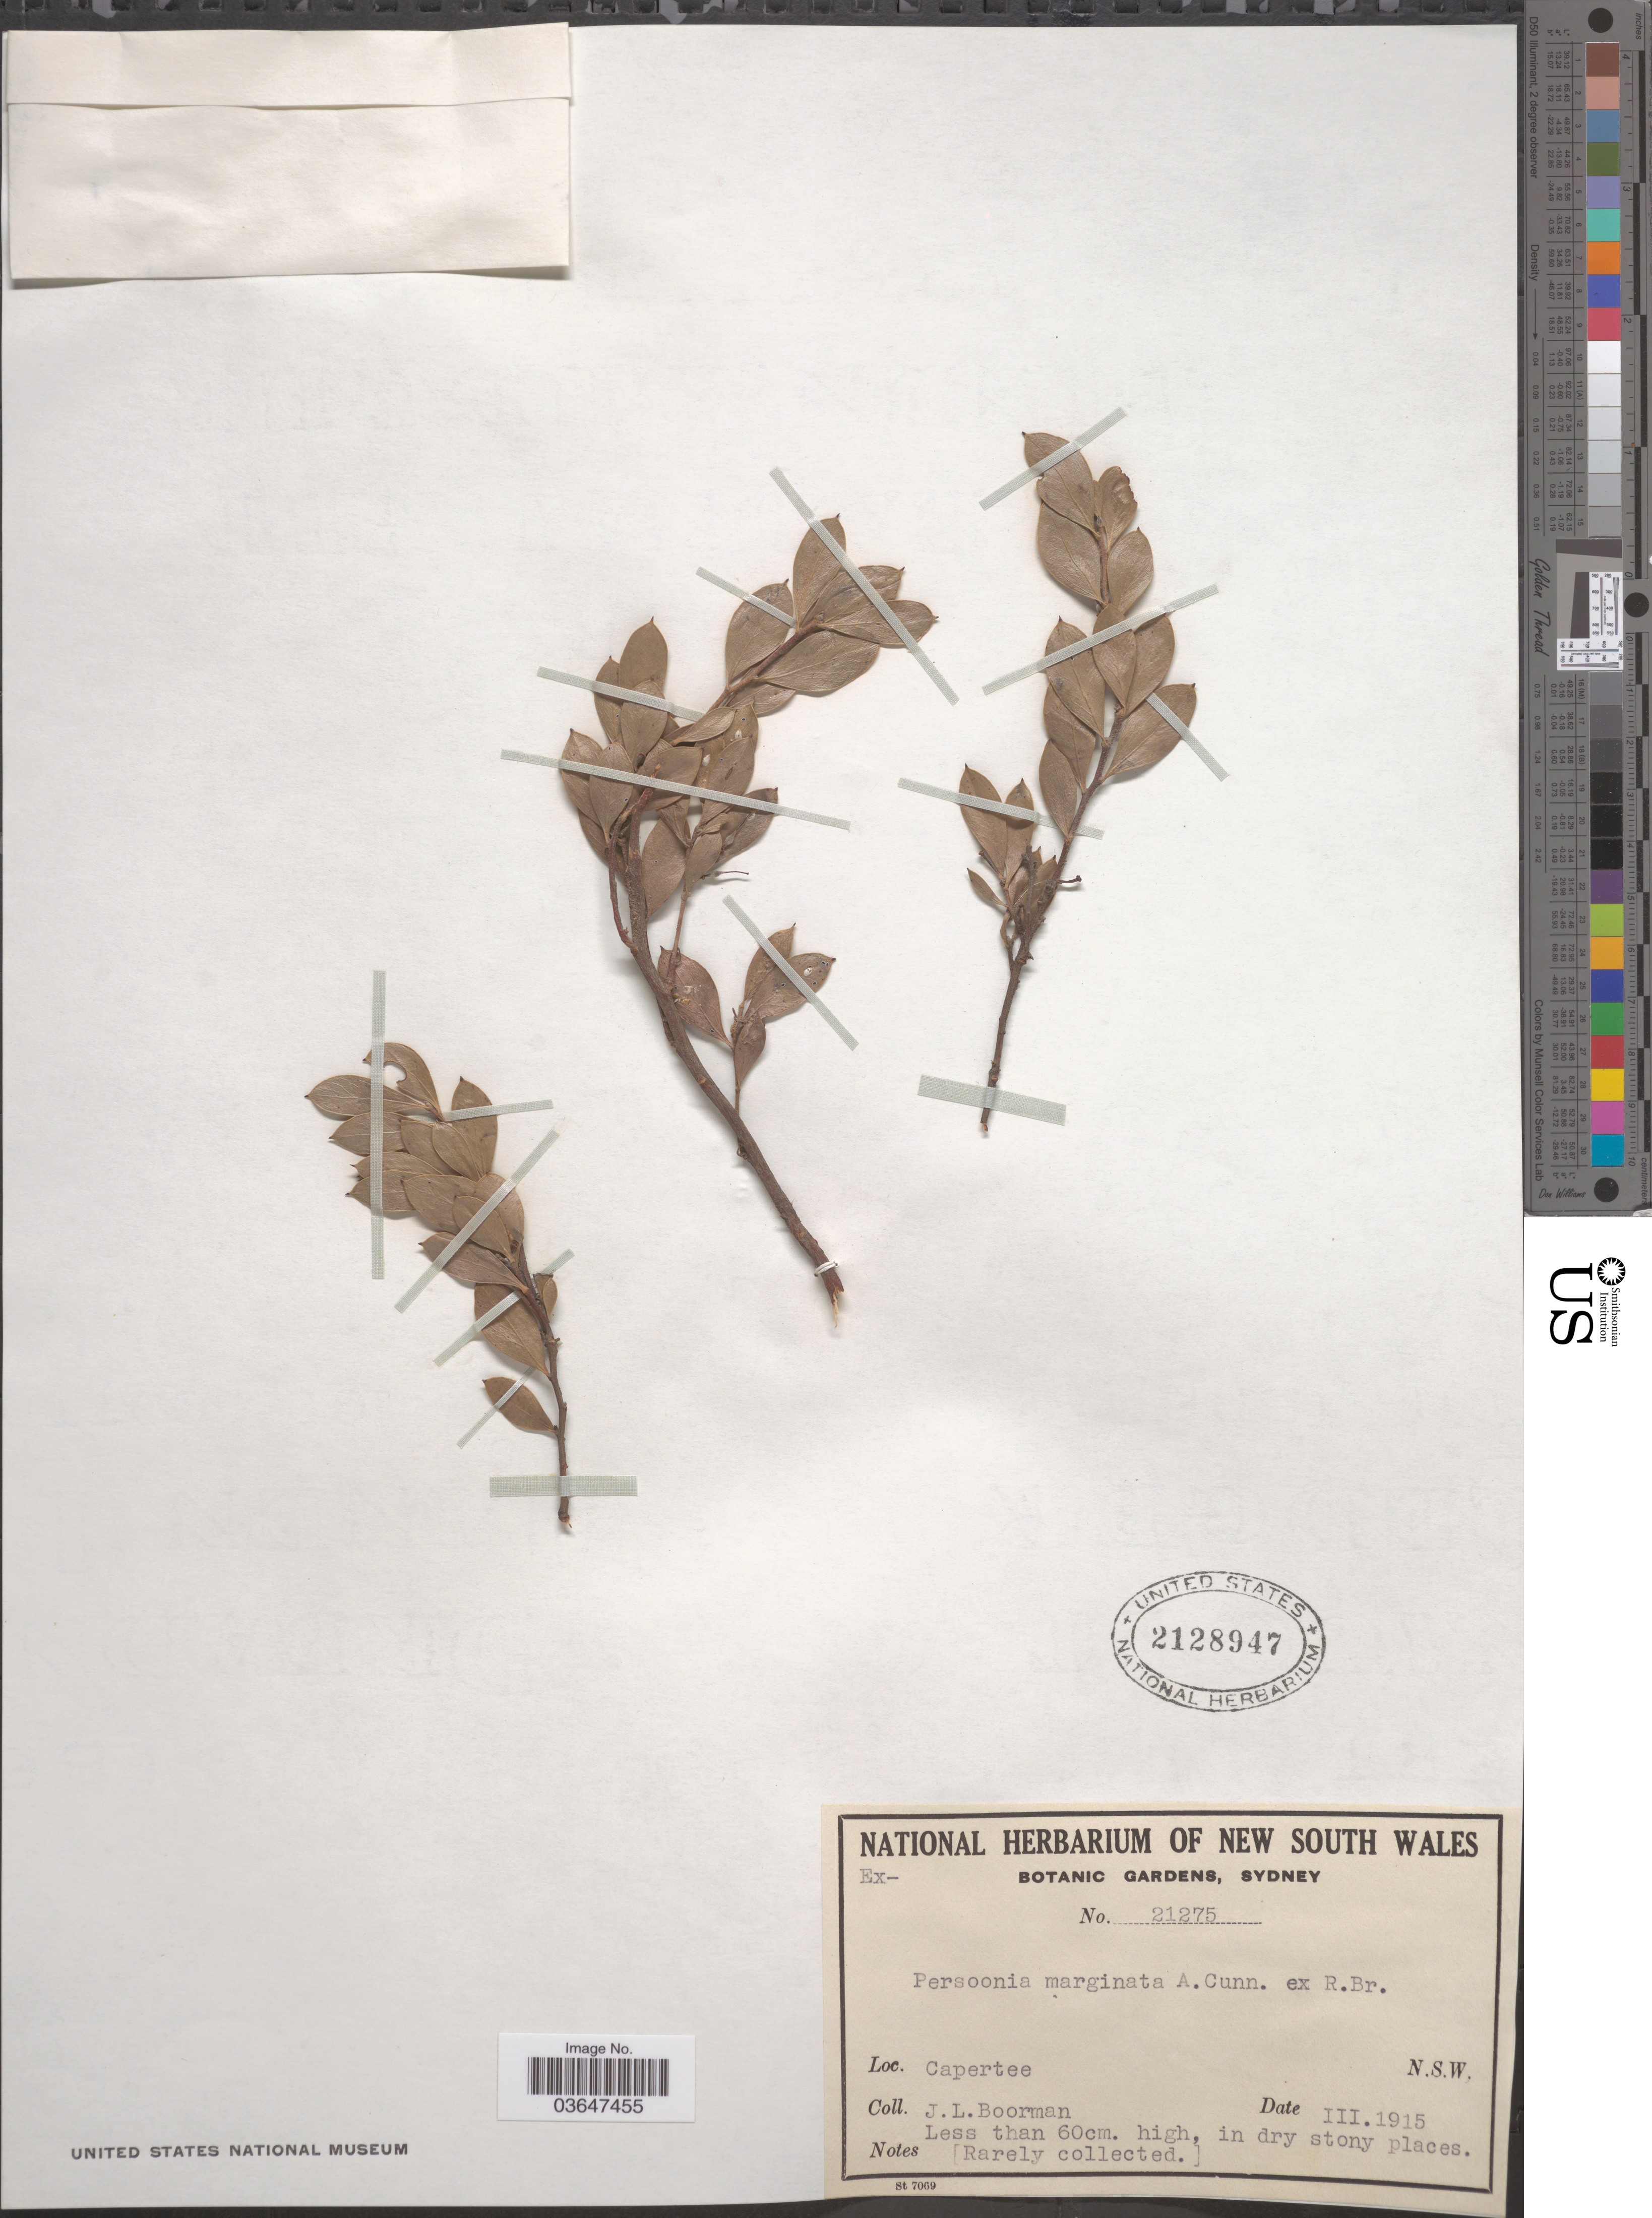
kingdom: Plantae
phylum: Tracheophyta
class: Magnoliopsida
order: Proteales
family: Proteaceae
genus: Persoonia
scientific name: Persoonia marginata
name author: A. Cunn. ex R. Br.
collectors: J. Boorman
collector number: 21275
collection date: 1915-03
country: Australia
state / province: New South Wales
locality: Capertee.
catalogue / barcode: US 2128947